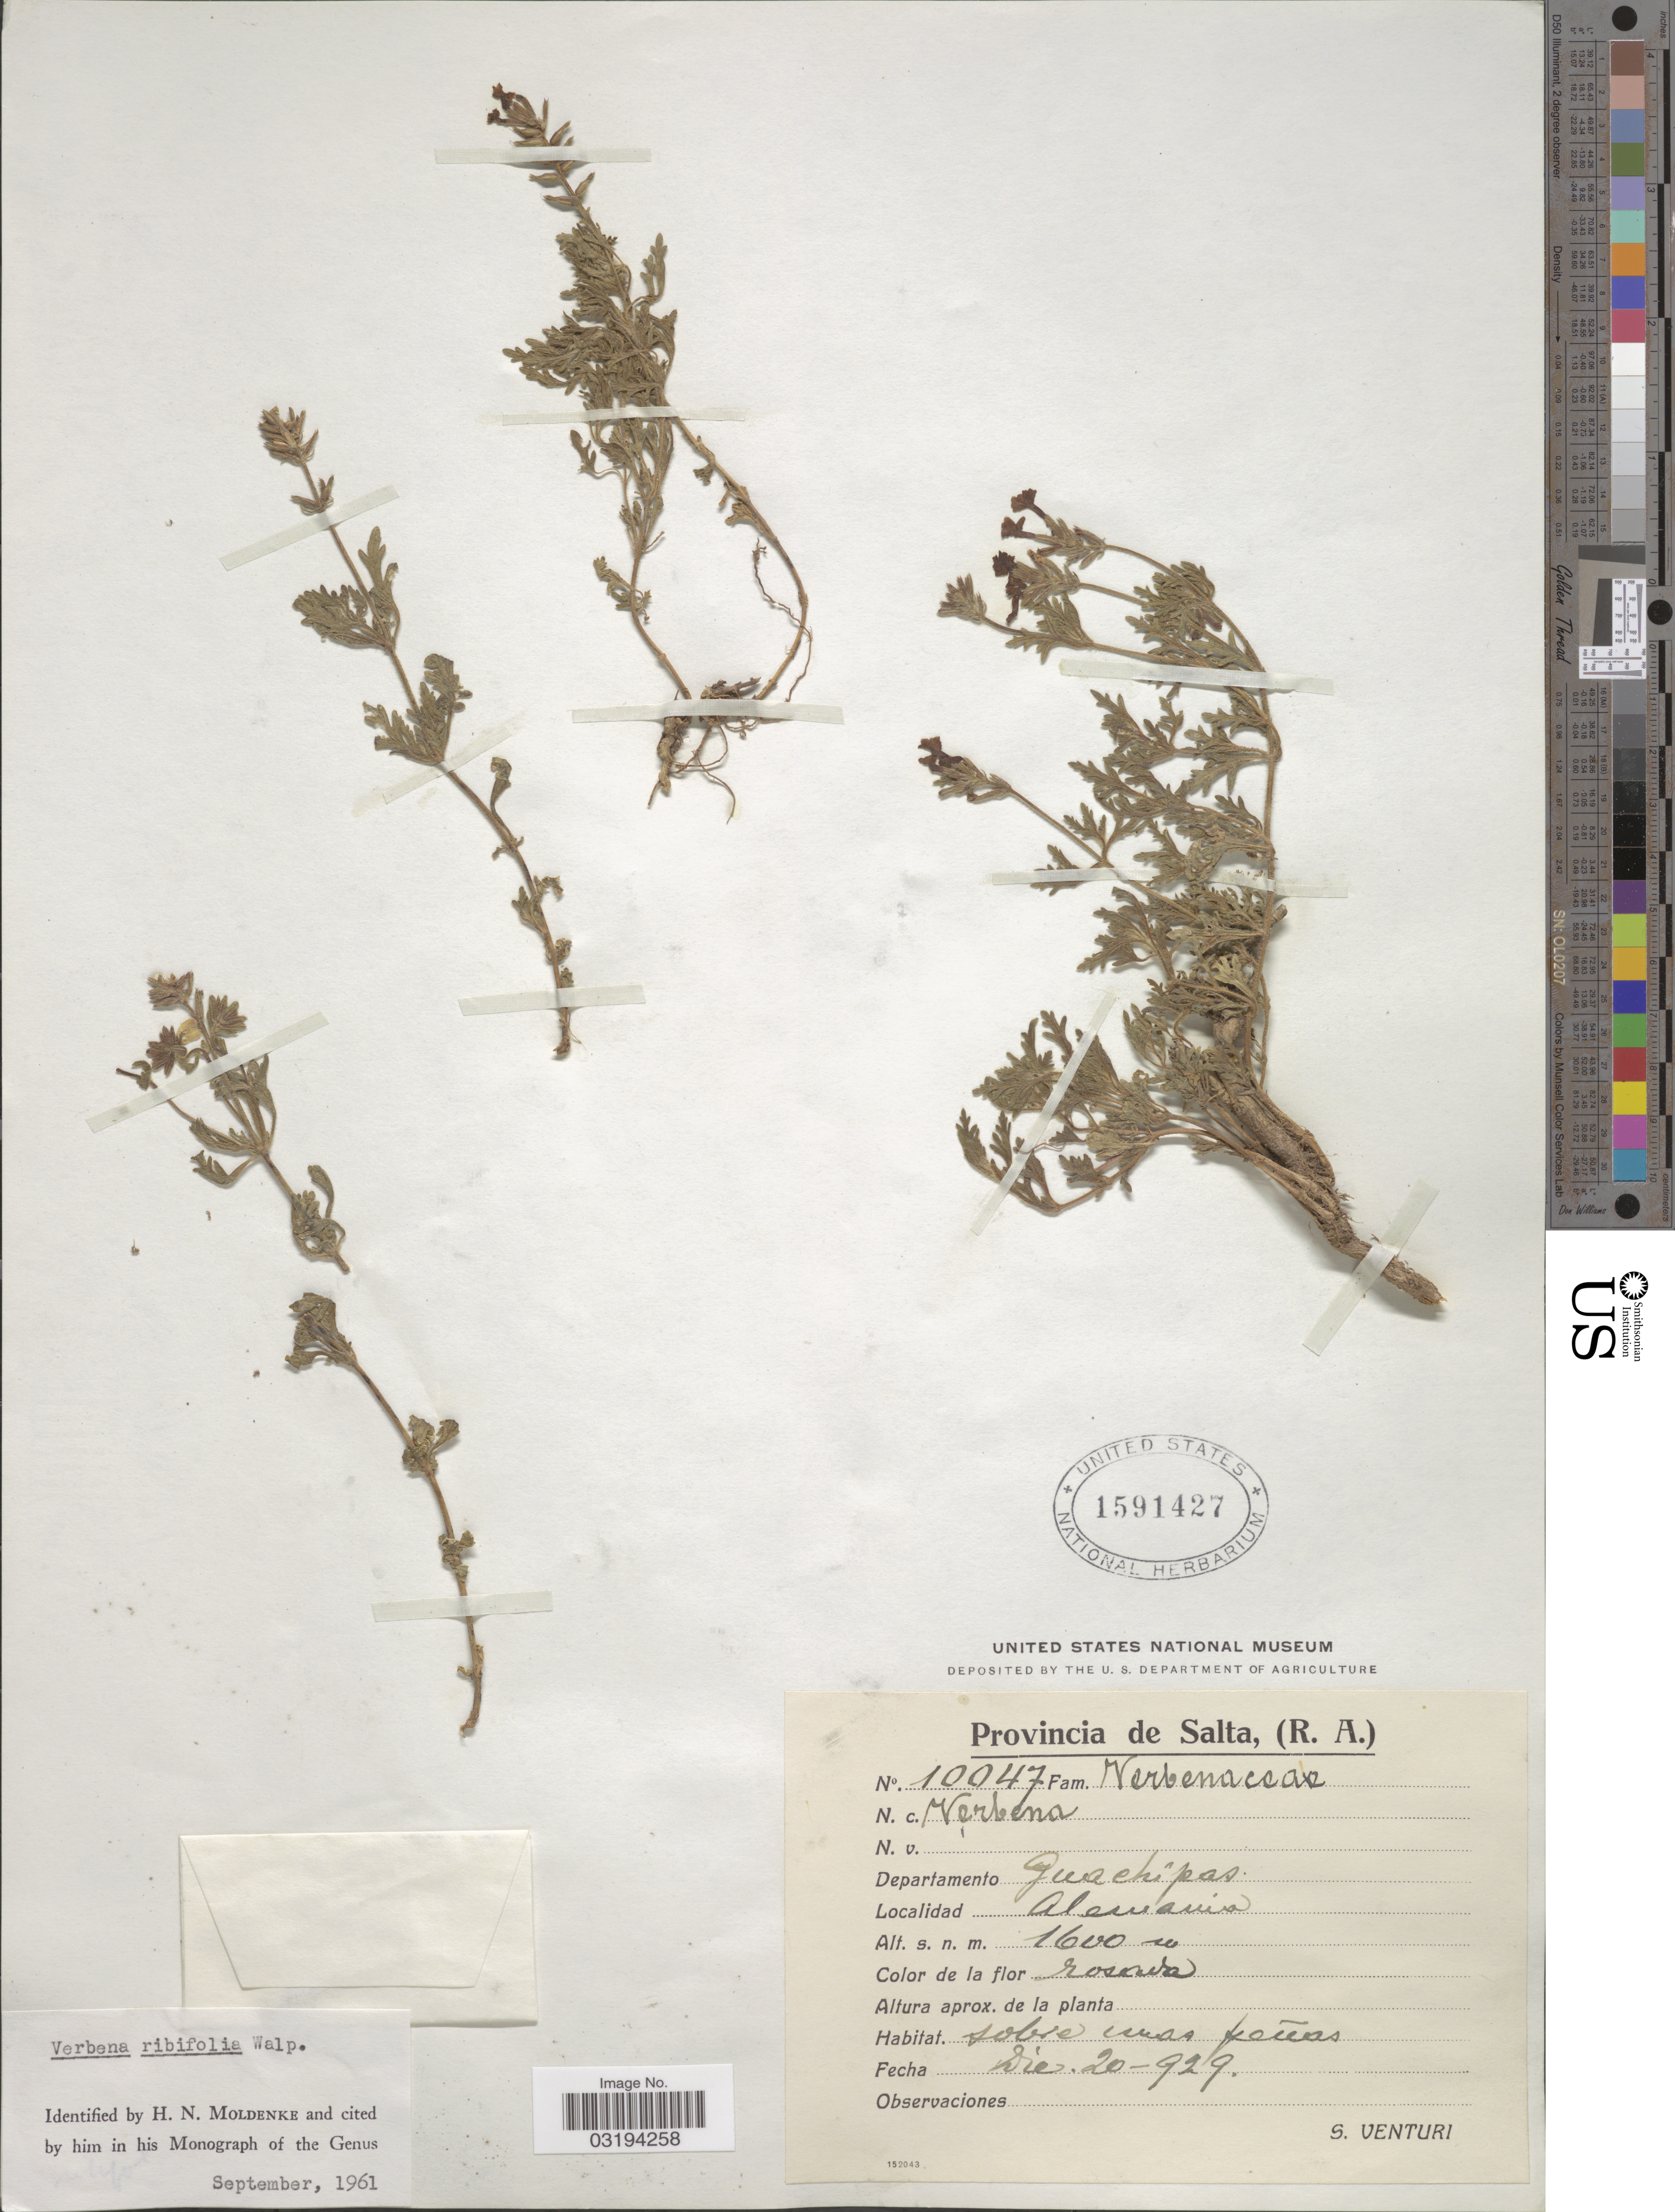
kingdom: Plantae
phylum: Tracheophyta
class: Magnoliopsida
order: Lamiales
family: Verbenaceae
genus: Verbena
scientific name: Verbena ribifolia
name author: Walp.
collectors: S. Venturi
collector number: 10047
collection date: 1929-12-20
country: Argentina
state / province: Salta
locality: Departamento Guachipas. Alemania.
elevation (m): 1600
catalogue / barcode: US 1591427